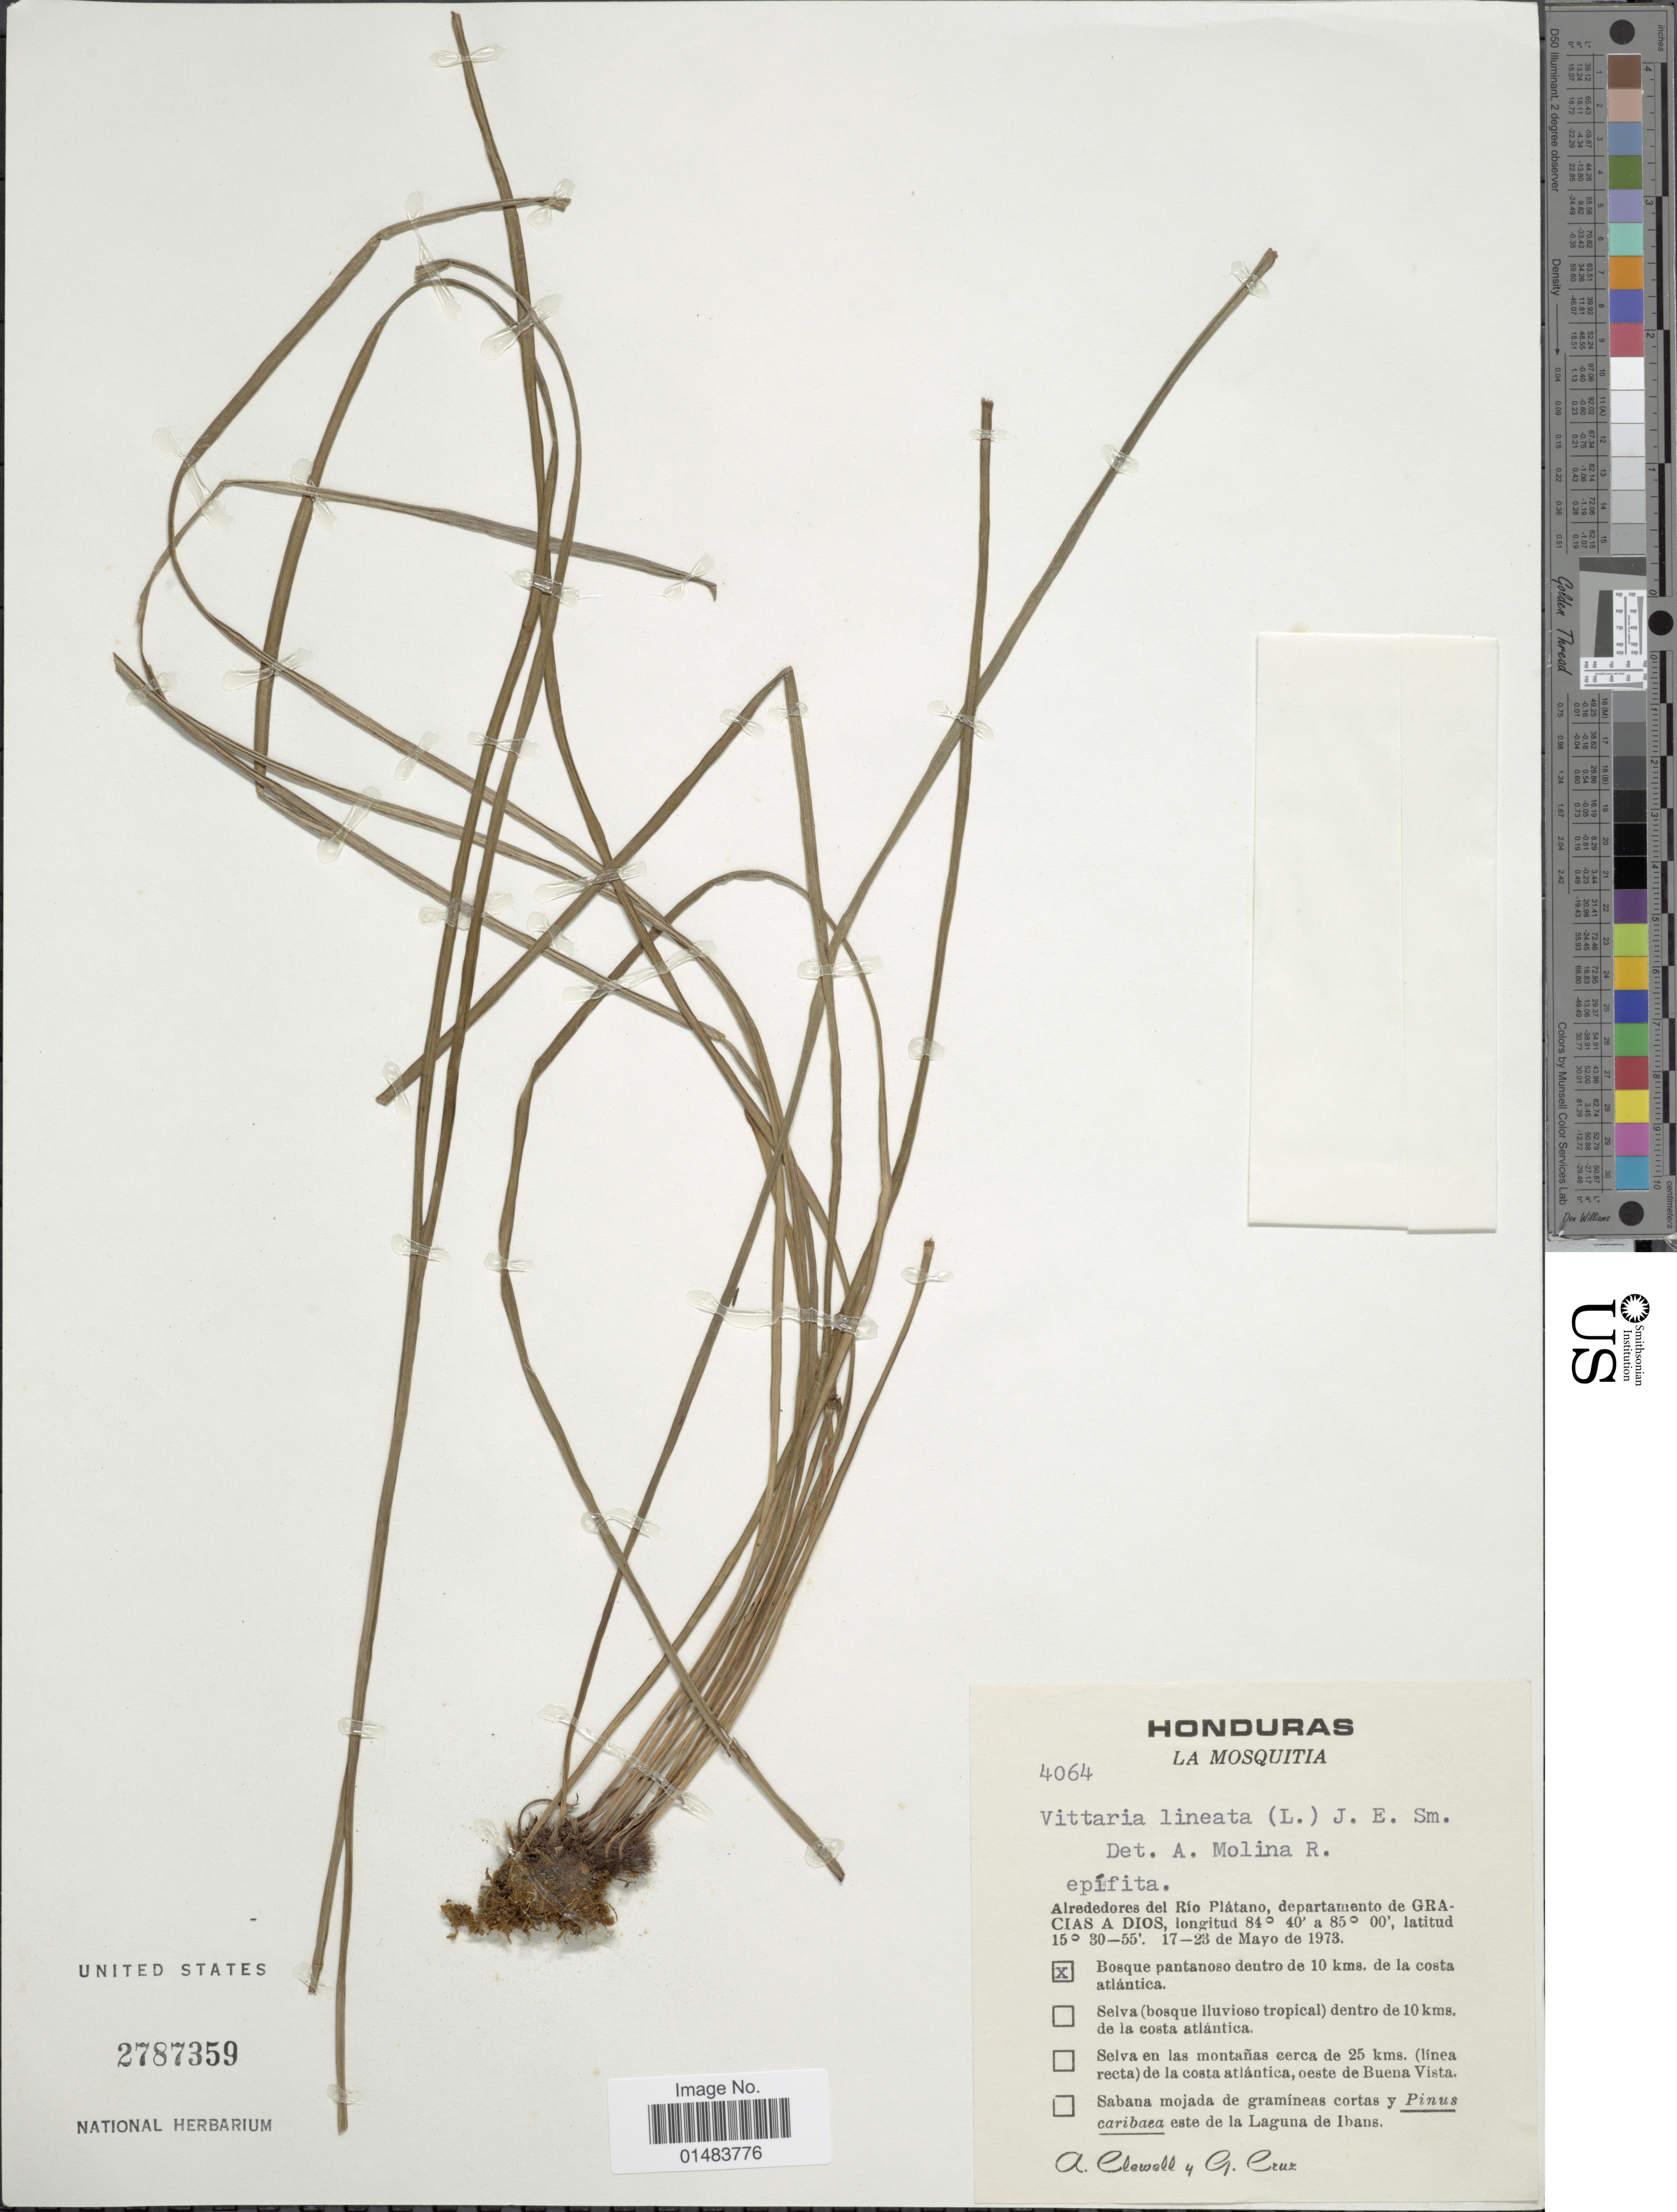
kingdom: Plantae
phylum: Tracheophyta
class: Polypodiopsida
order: Polypodiales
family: Pteridaceae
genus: Vittaria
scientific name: Vittaria lineata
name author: (L.) Sm.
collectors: A. Clewell & G. Cruz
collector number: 4064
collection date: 1973-05-23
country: Honduras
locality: La Mosquitia, Alrededores del Rio Platano, departamento de Gracias A Dios, Bosque pantanoso dentro de 101 kms. de la costa atlantica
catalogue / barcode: US 2787359